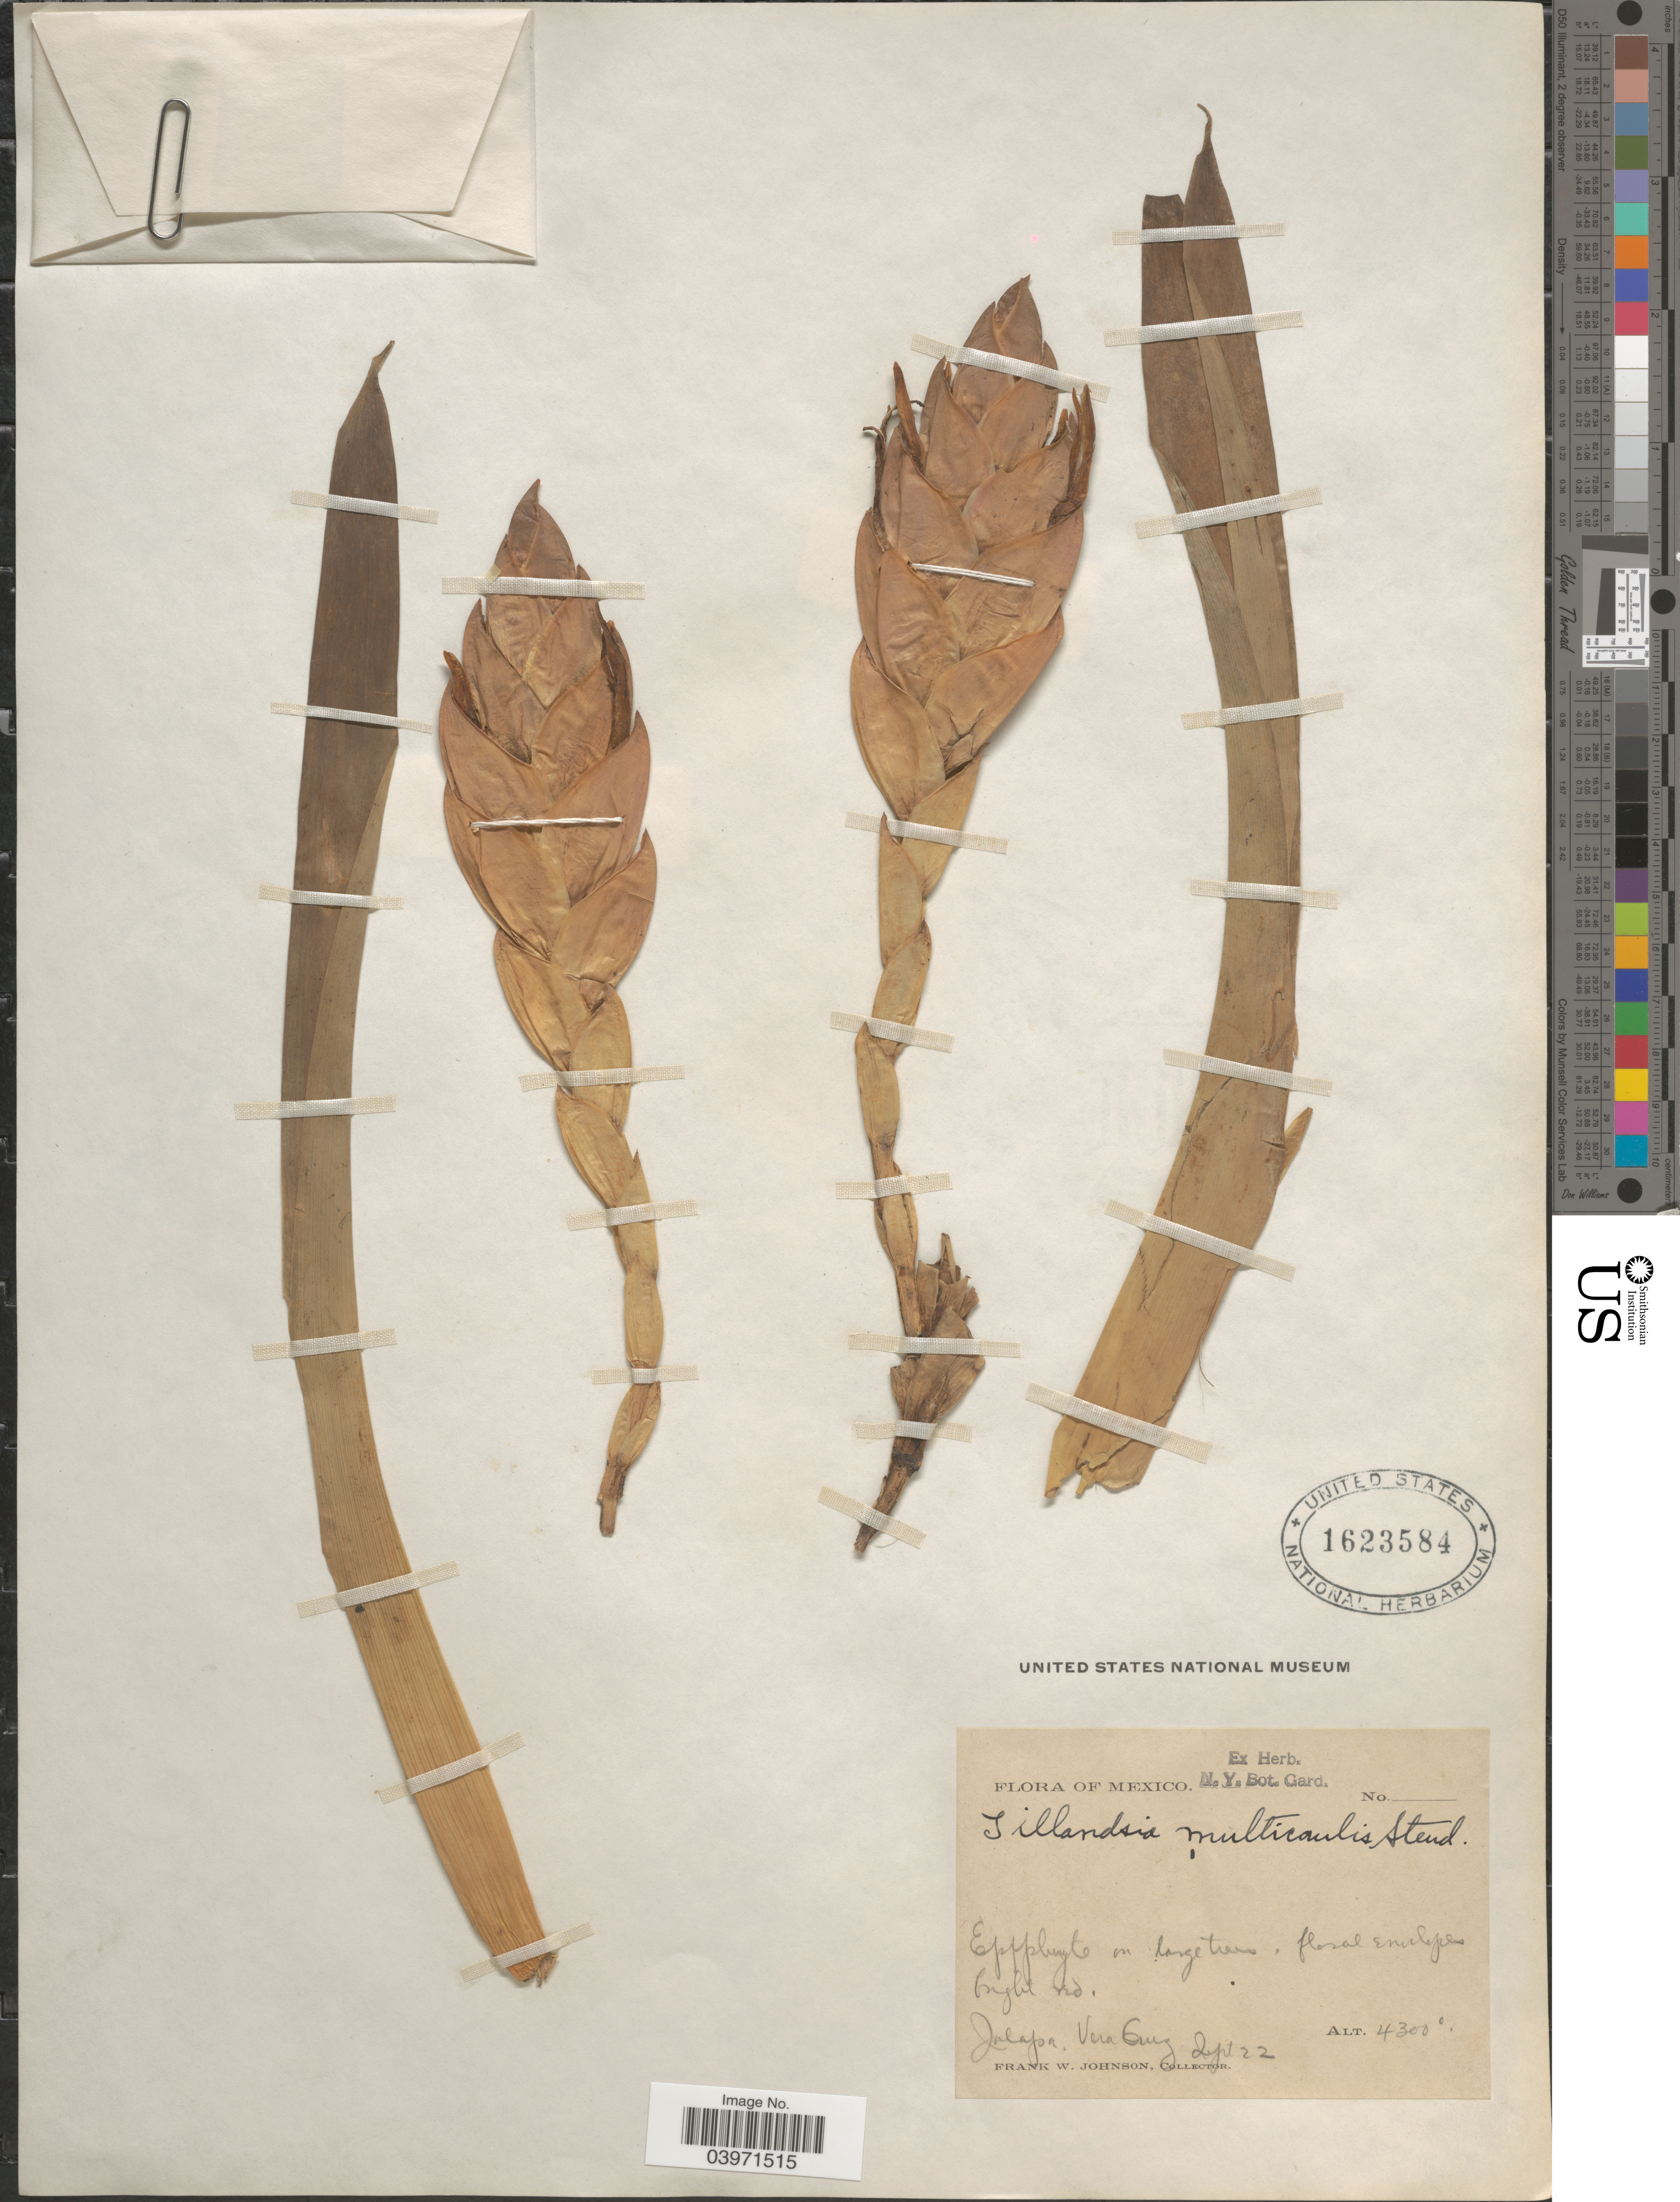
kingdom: Plantae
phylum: Tracheophyta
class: Liliopsida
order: Poales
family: Bromeliaceae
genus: Tillandsia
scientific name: Tillandsia multicaulis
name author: Steud.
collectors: F. W. Johnson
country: Mexico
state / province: Veracruz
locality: Jalapa. Vera Cruz.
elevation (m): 1311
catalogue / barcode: US 1623584